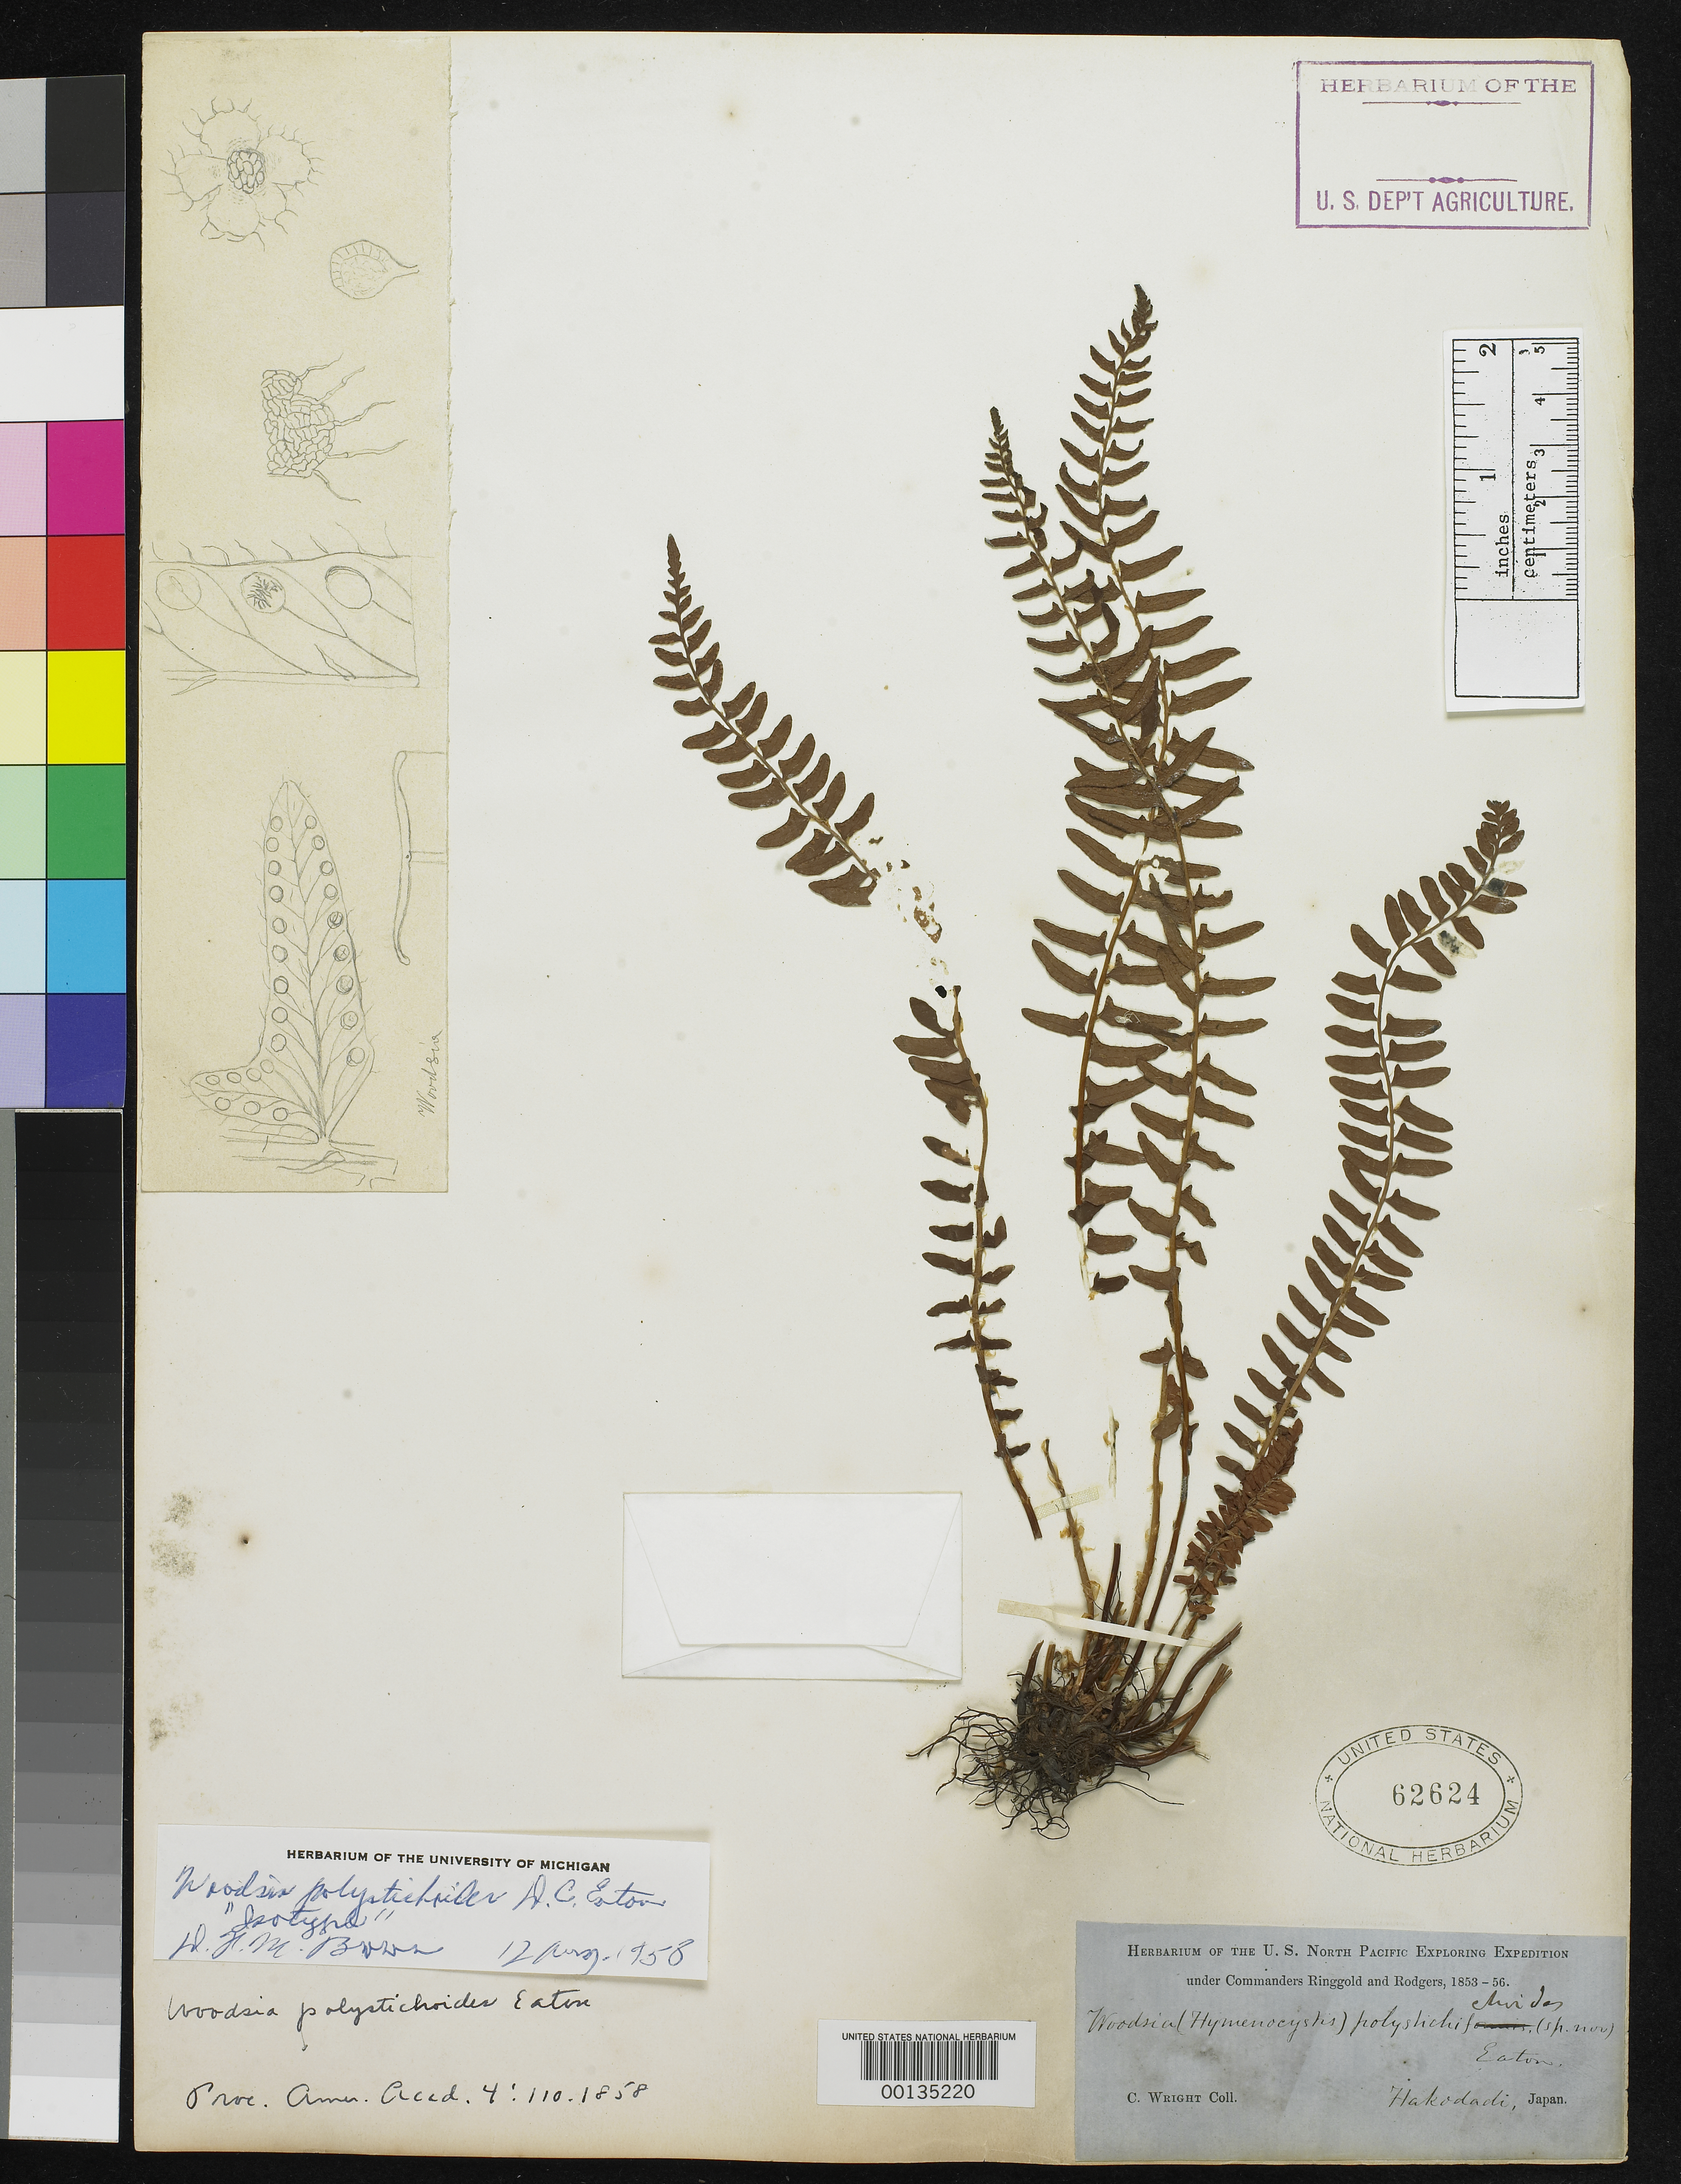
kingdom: Plantae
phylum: Tracheophyta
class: Polypodiopsida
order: Polypodiales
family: Woodsiaceae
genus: Woodsia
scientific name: Woodsia polystichoides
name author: D.C. Eaton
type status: Type Collection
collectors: C. Wright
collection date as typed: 1853 to -- --- 1856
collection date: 1853/1856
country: Japan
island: Honshu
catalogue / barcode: US 62624